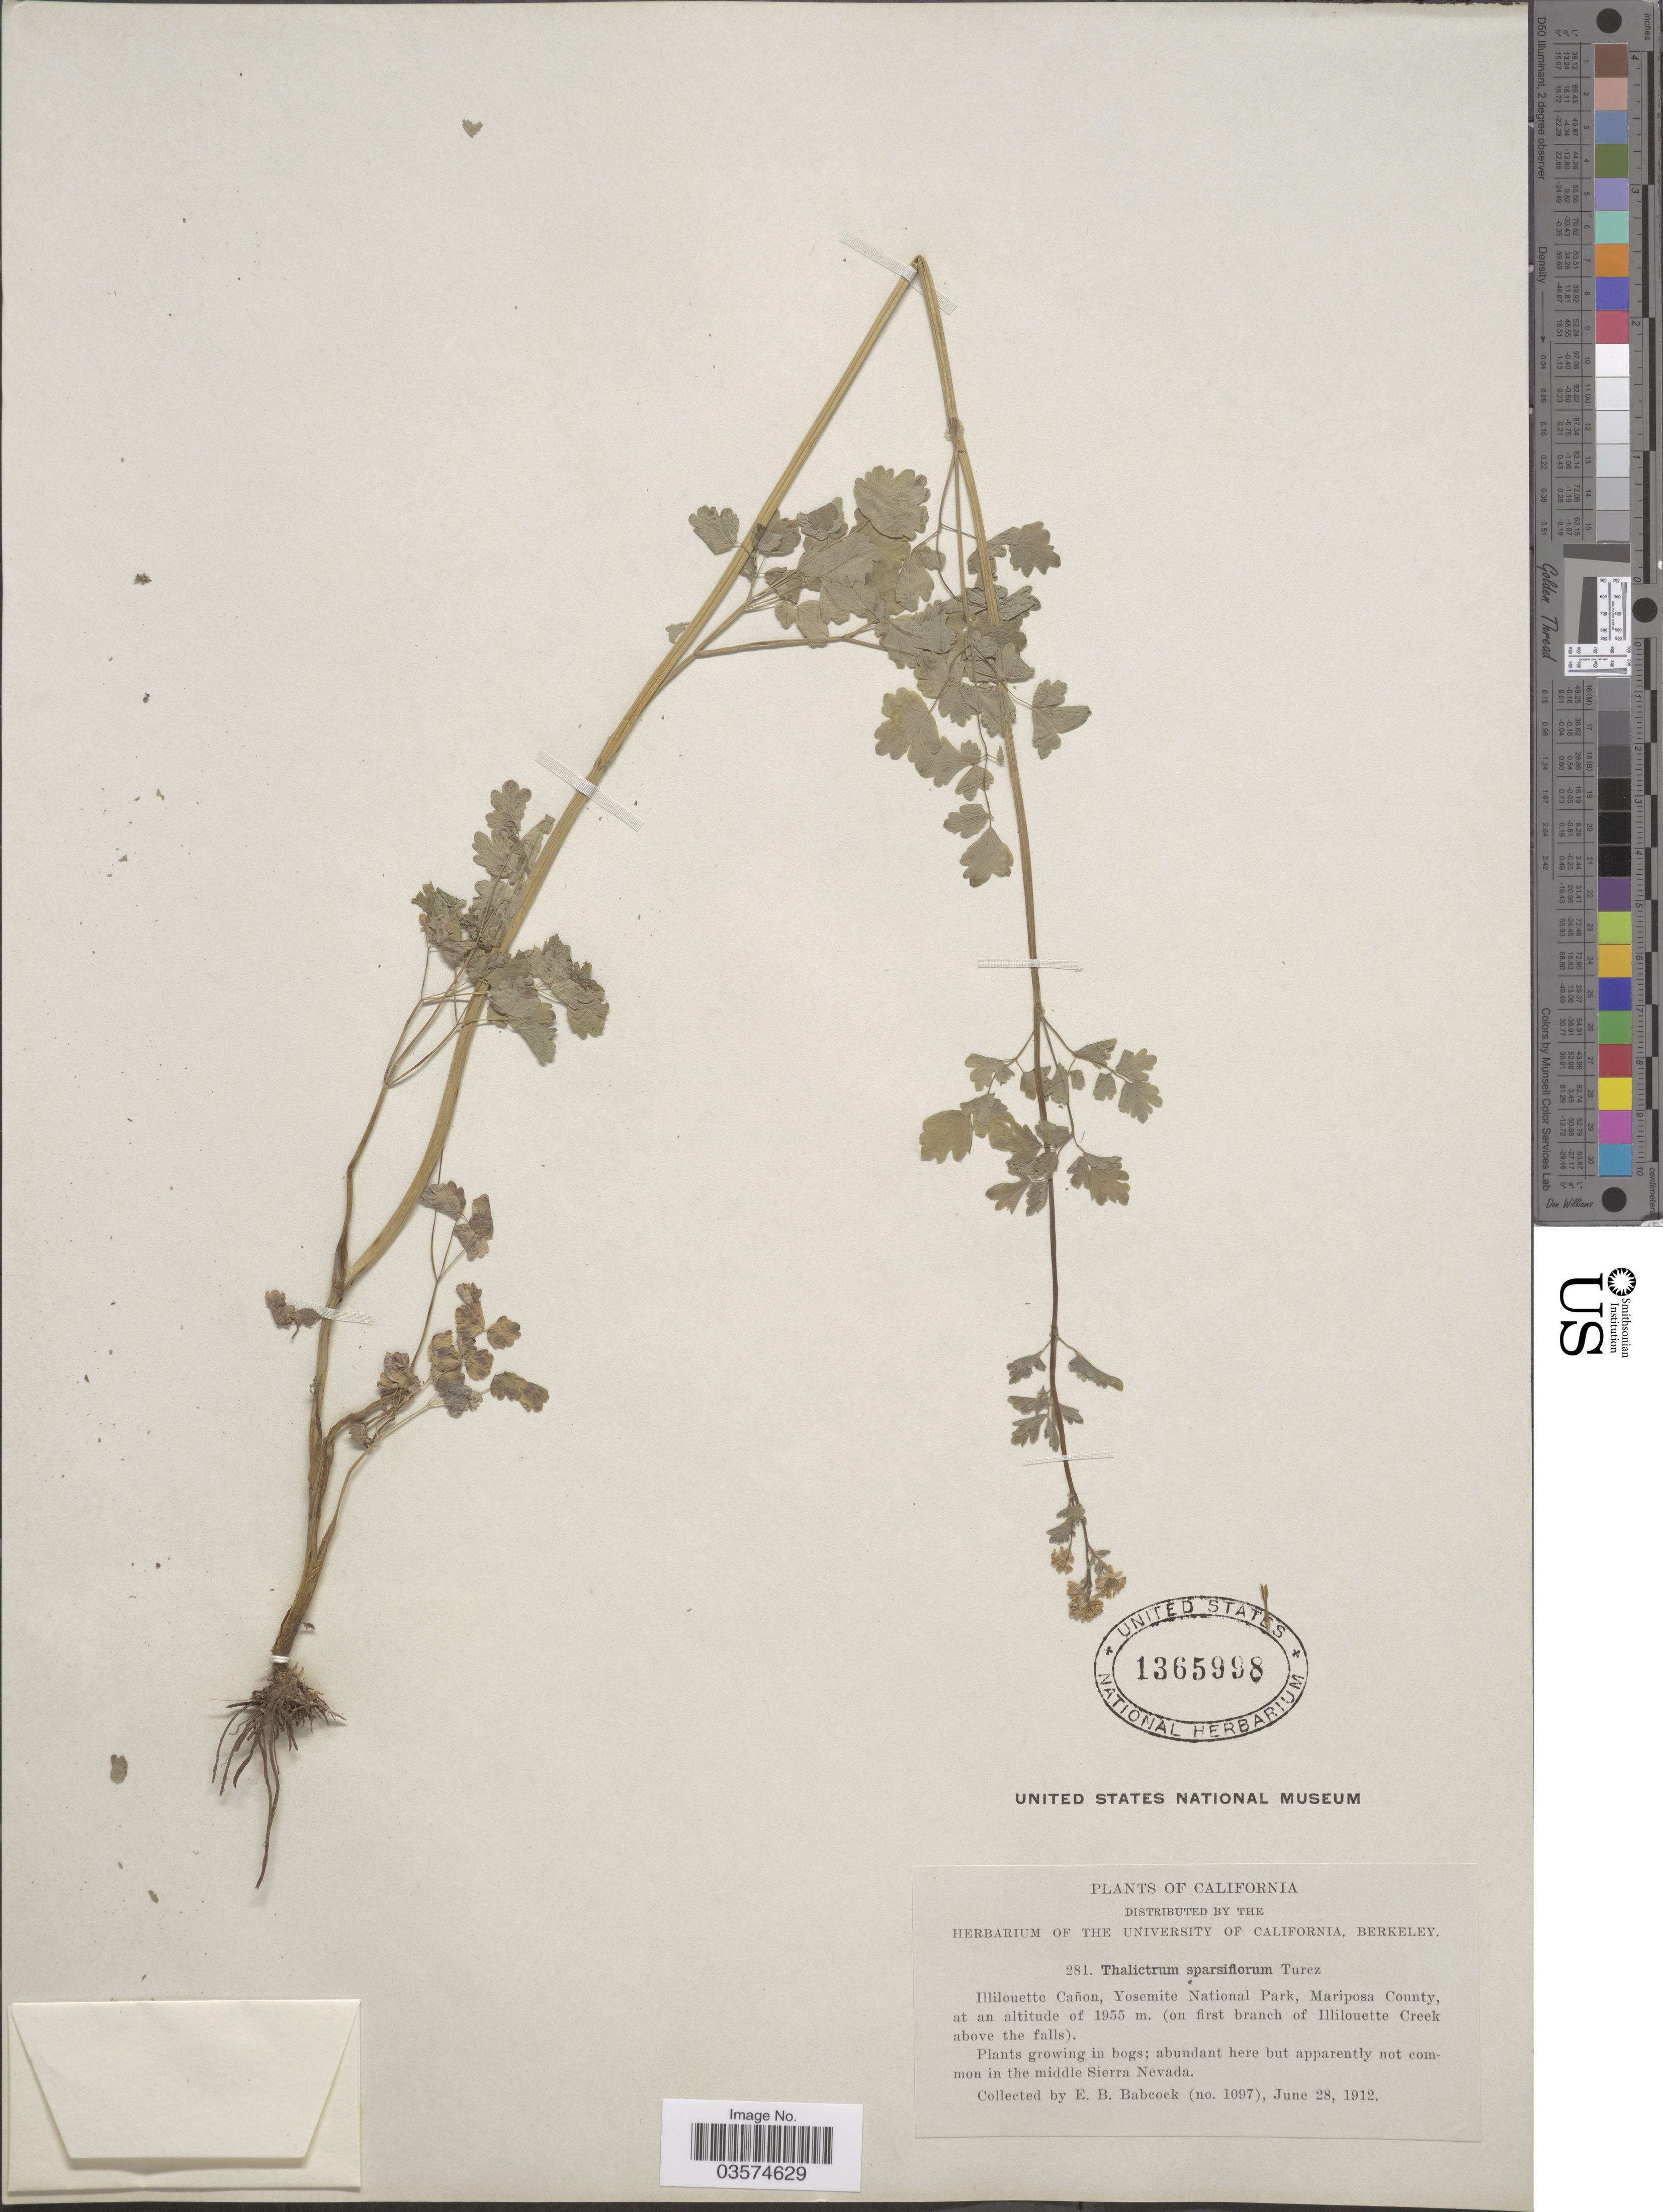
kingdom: Plantae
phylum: Tracheophyta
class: Magnoliopsida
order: Ranunculales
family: Ranunculaceae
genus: Thalictrum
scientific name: Thalictrum sparsiflorum var. nevadense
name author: B. Boivin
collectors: E. B. Babcock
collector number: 281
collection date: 1912-06-28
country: United States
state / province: California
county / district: Mariposa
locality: Illilouette Cañon, Yosemite National Park, Mariposa County (on first branch of Illilouette Creek above the falls).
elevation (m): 1955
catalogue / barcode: US 1365998